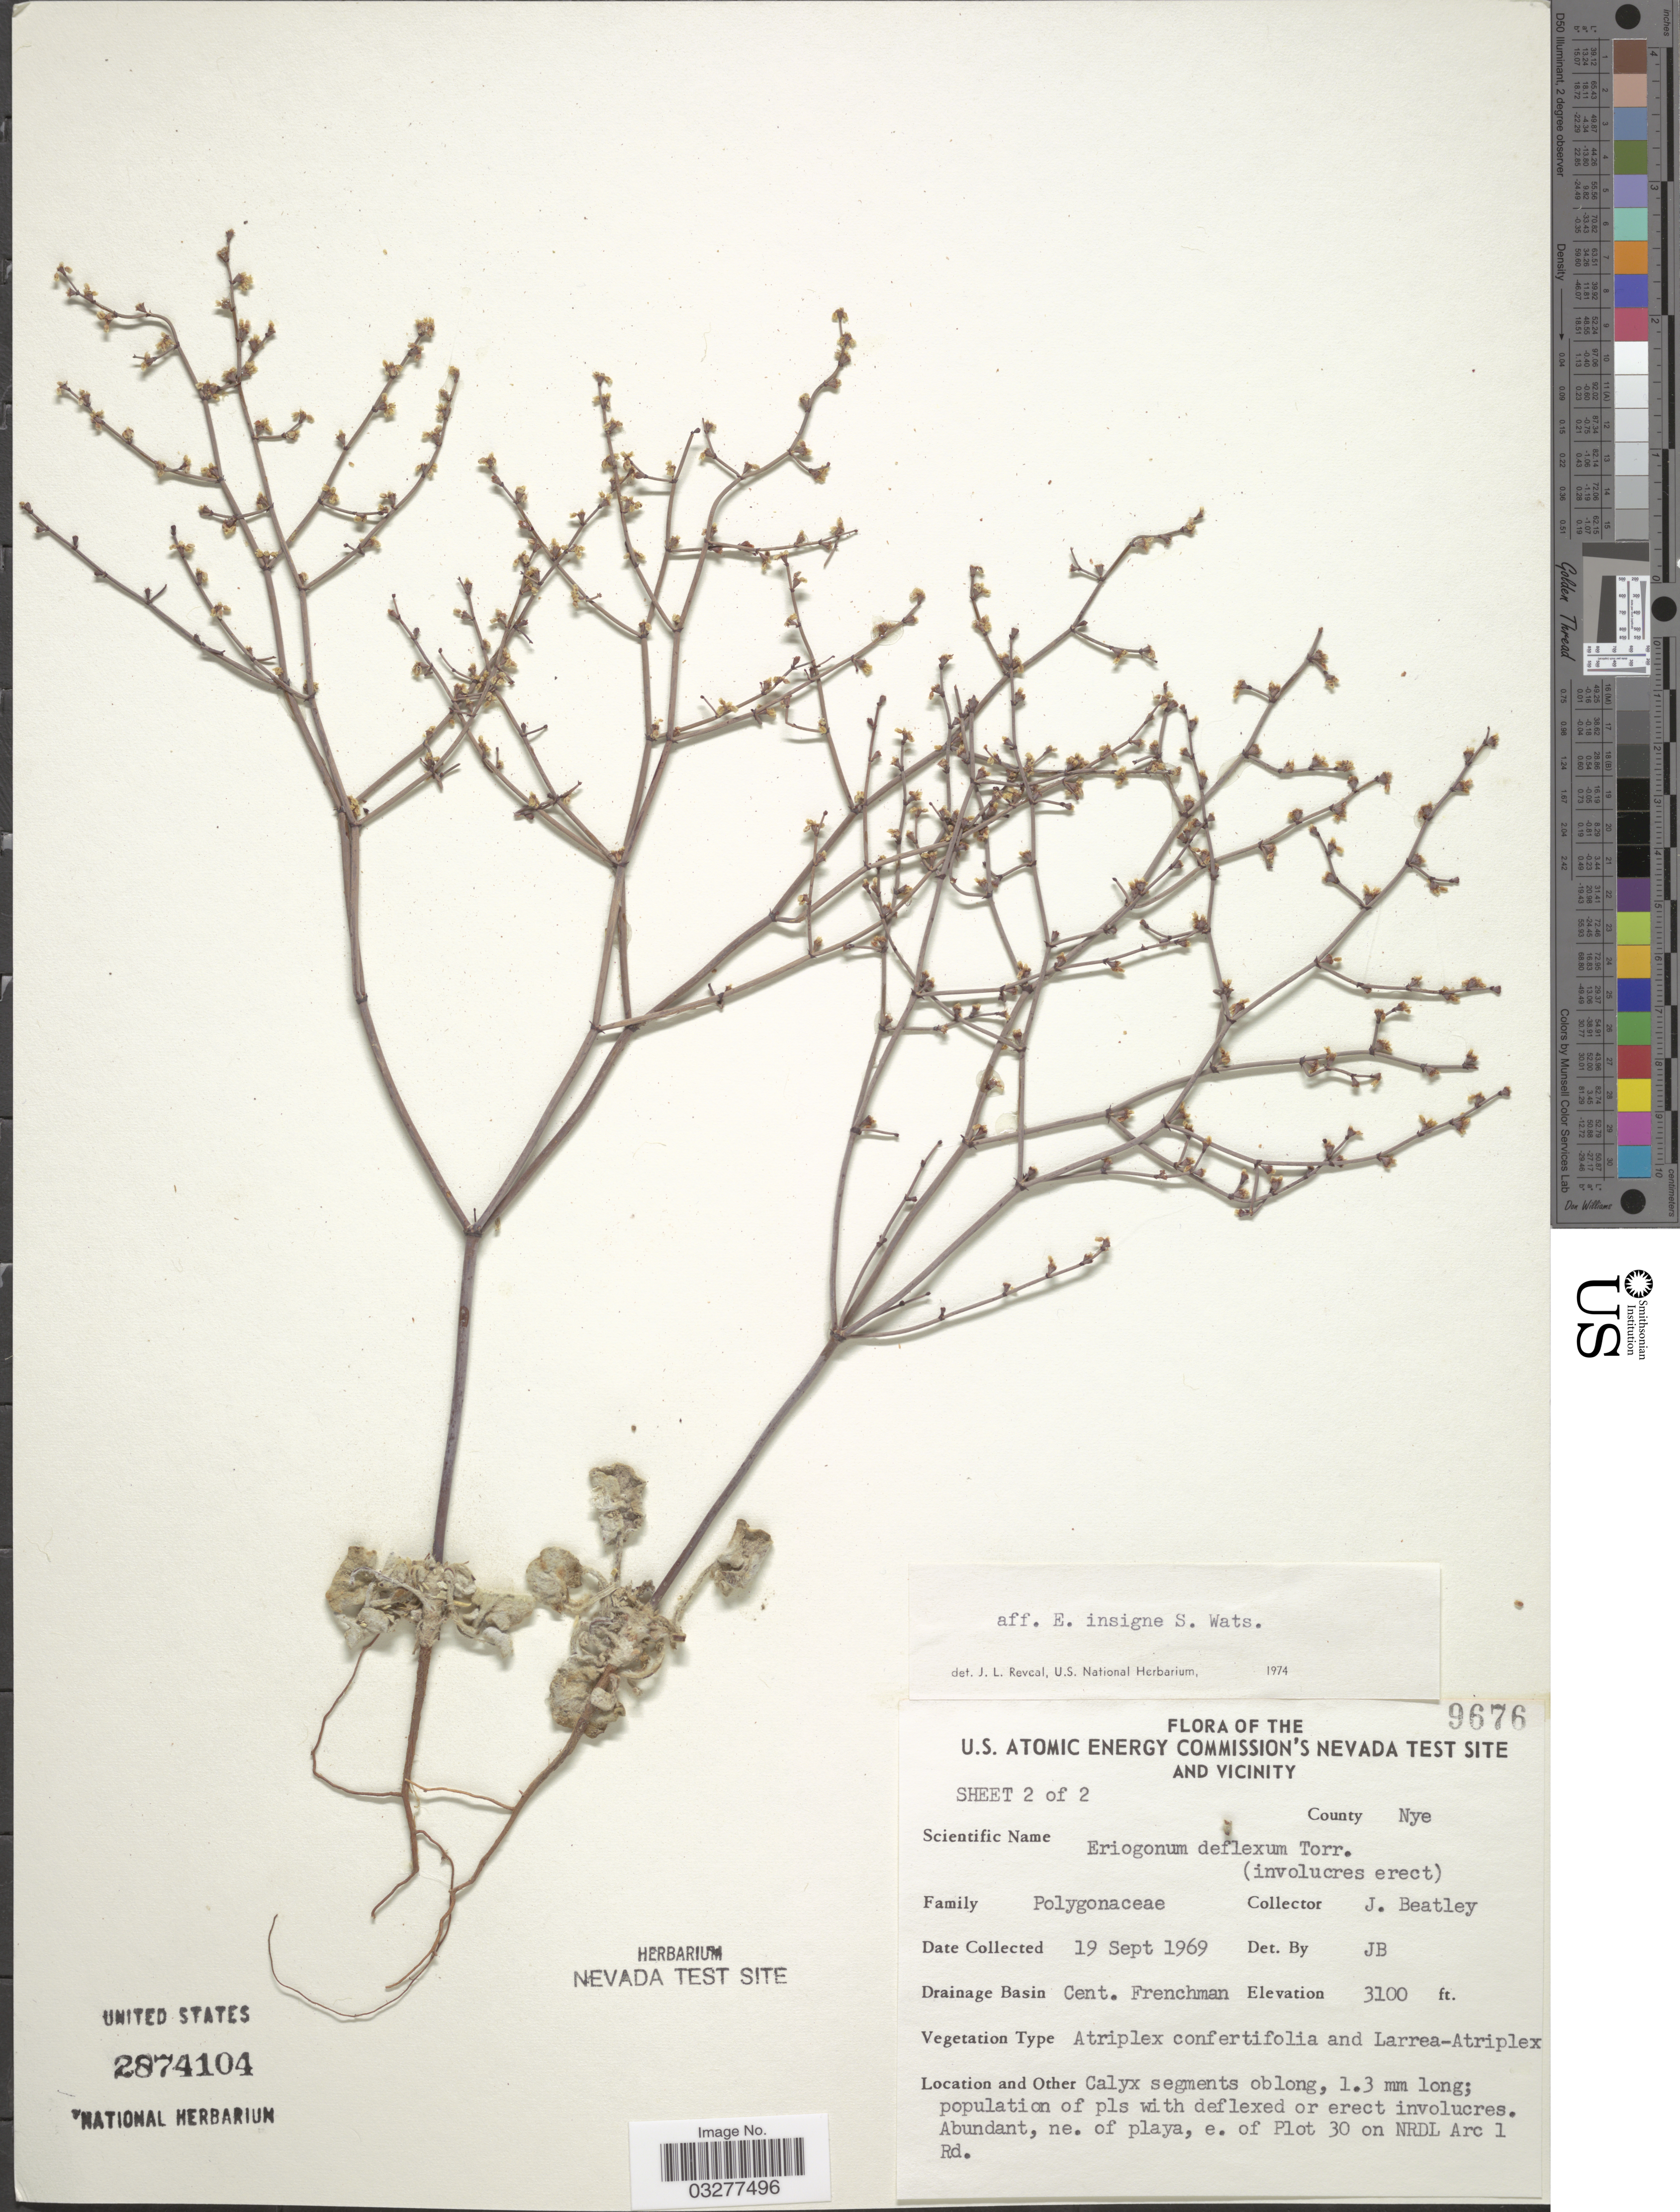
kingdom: Plantae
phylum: Tracheophyta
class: Magnoliopsida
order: Caryophyllales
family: Polygonaceae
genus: Eriogonum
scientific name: Eriogonum insigne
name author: S. Watson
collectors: J. C. Beatley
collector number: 9676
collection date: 1969-09-19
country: United States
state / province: Nevada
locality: U.S. Atomic Energy Commission's Nevada Test Site and Vicinity, County Nye, Drainage Basin Cent. Frenchman, Abundant, ne. of playa, e. of Plot 30 on NRDL Arc 1 Rd.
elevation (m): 945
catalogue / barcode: US 2874104